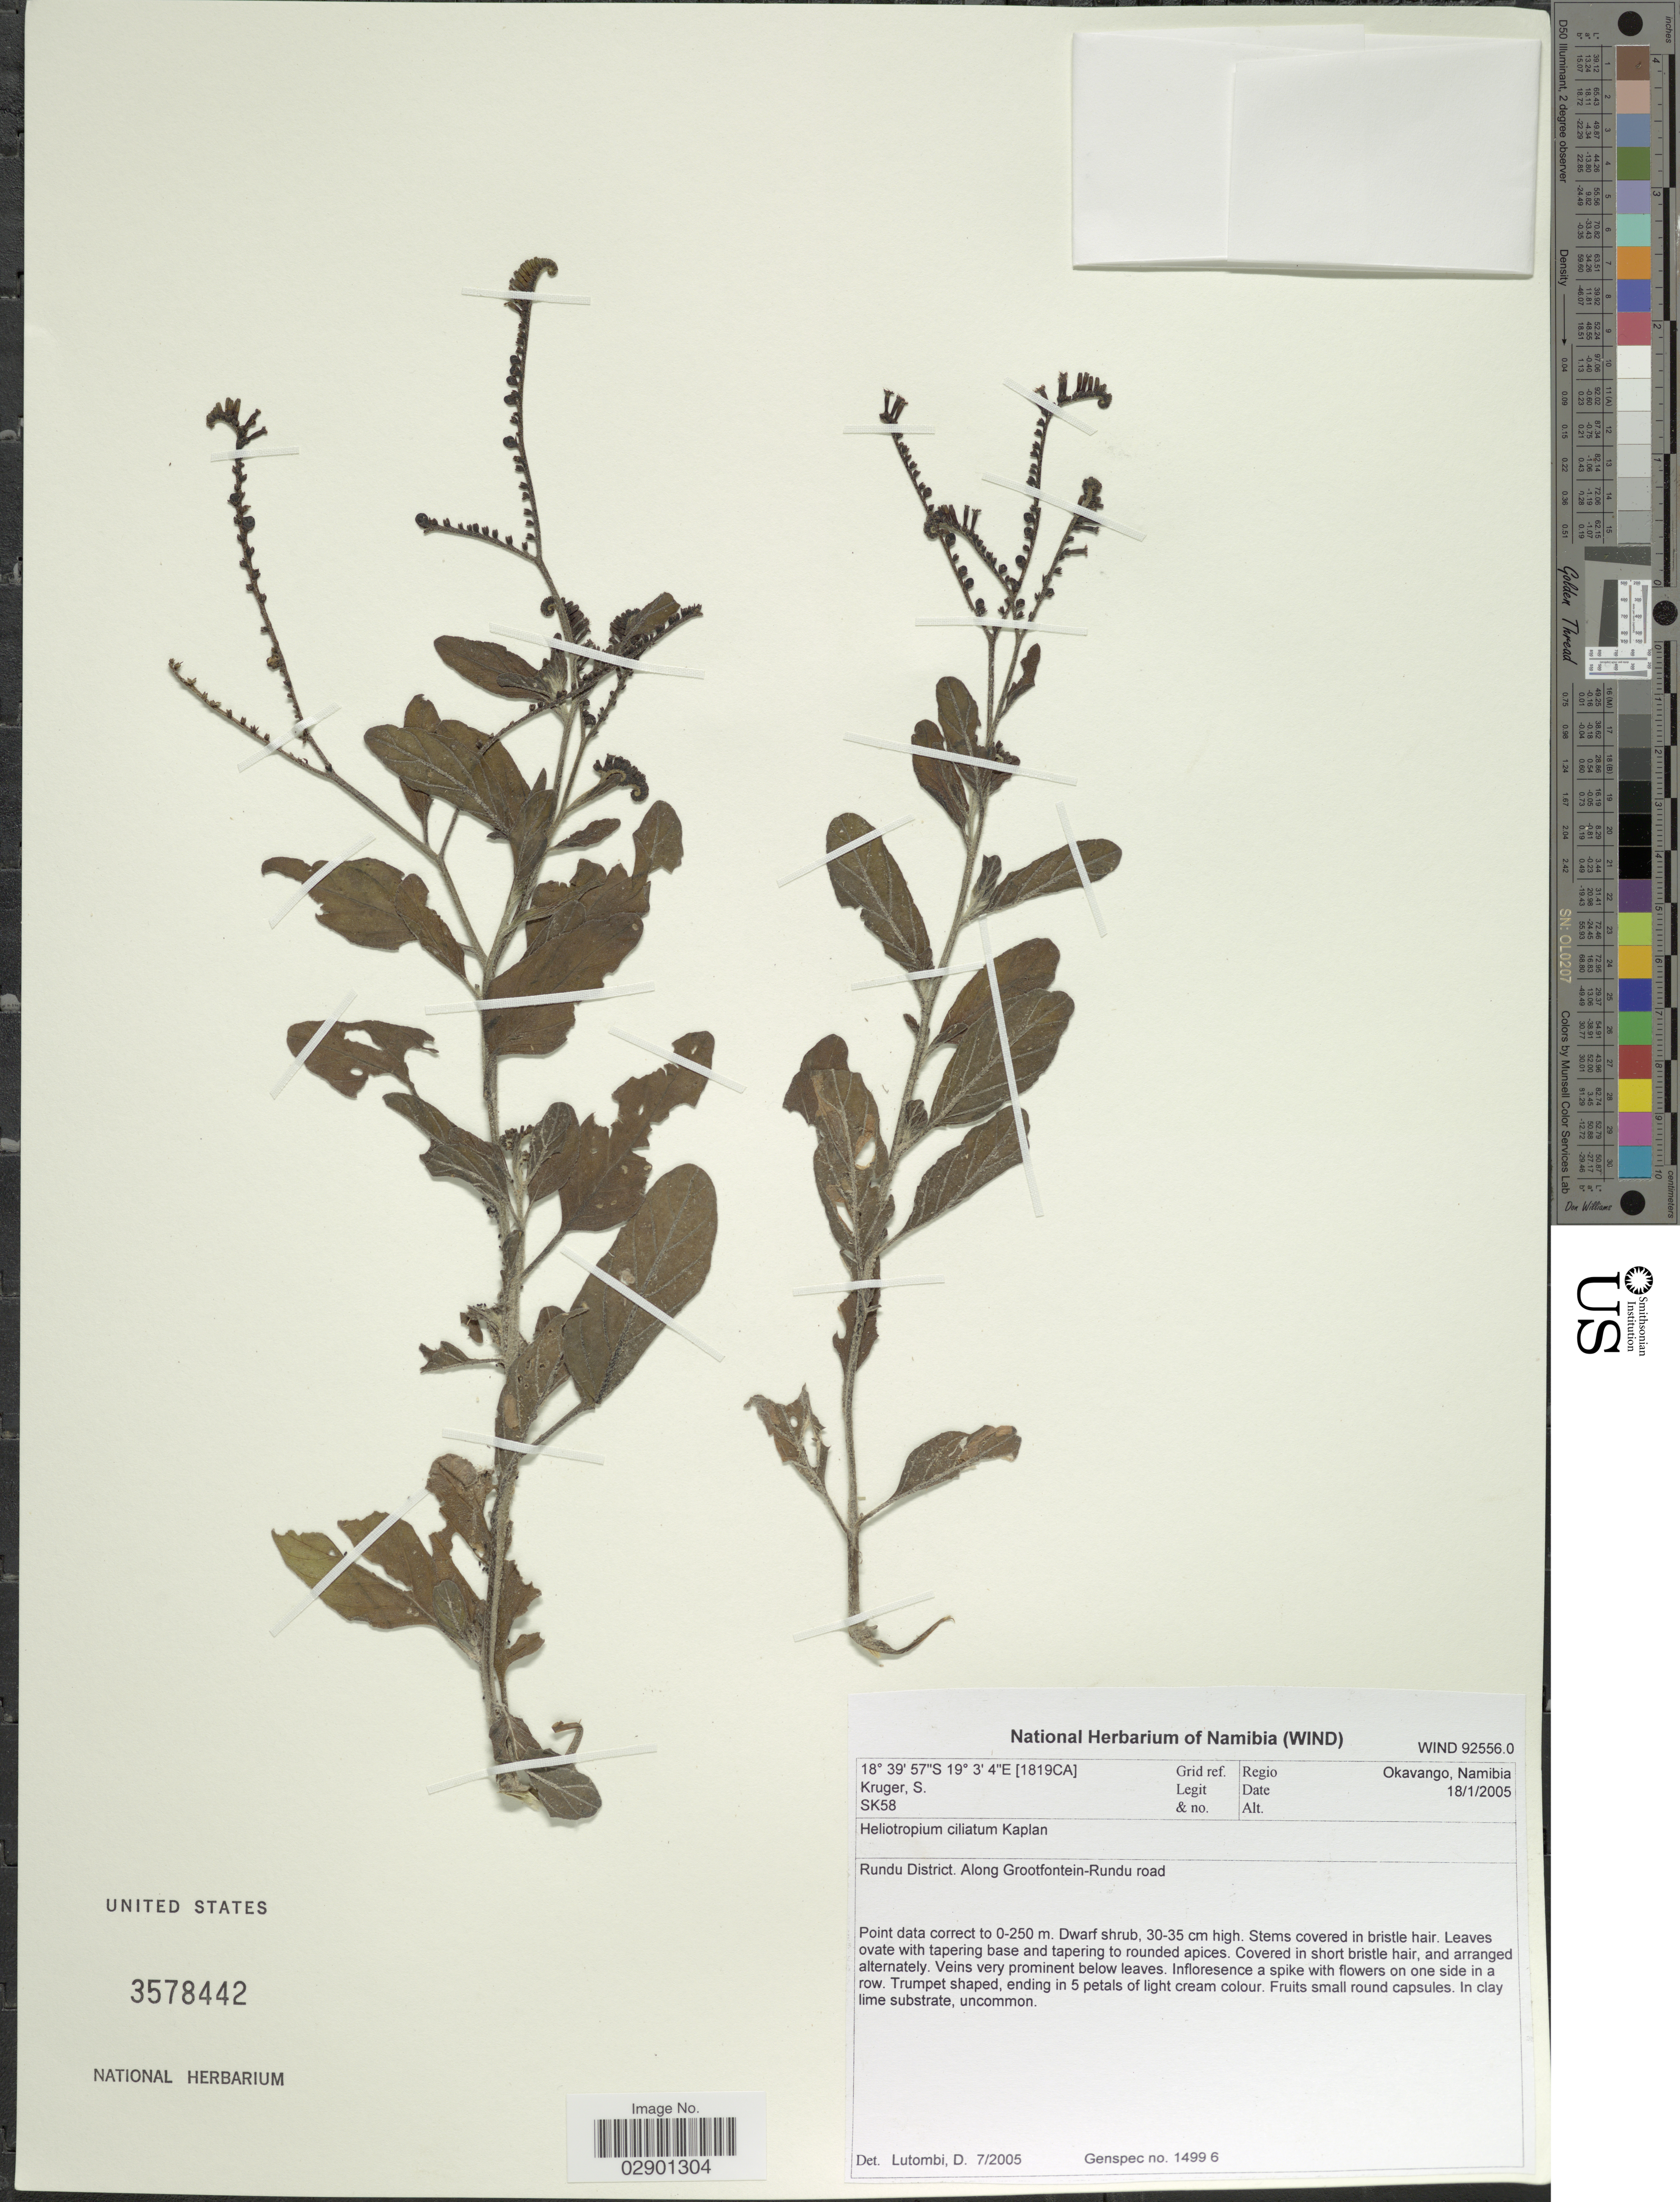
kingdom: Plantae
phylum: Tracheophyta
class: Magnoliopsida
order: Boraginales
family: Heliotropiaceae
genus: Heliotropium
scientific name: Heliotropium ciliatum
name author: Kaplan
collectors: S. Kruger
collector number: SK58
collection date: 2005-01-18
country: Namibia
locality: [1819CA] Grid ref. Okavango. Rundu District. Along Grootfontein-Rundu road.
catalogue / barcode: US 3578442